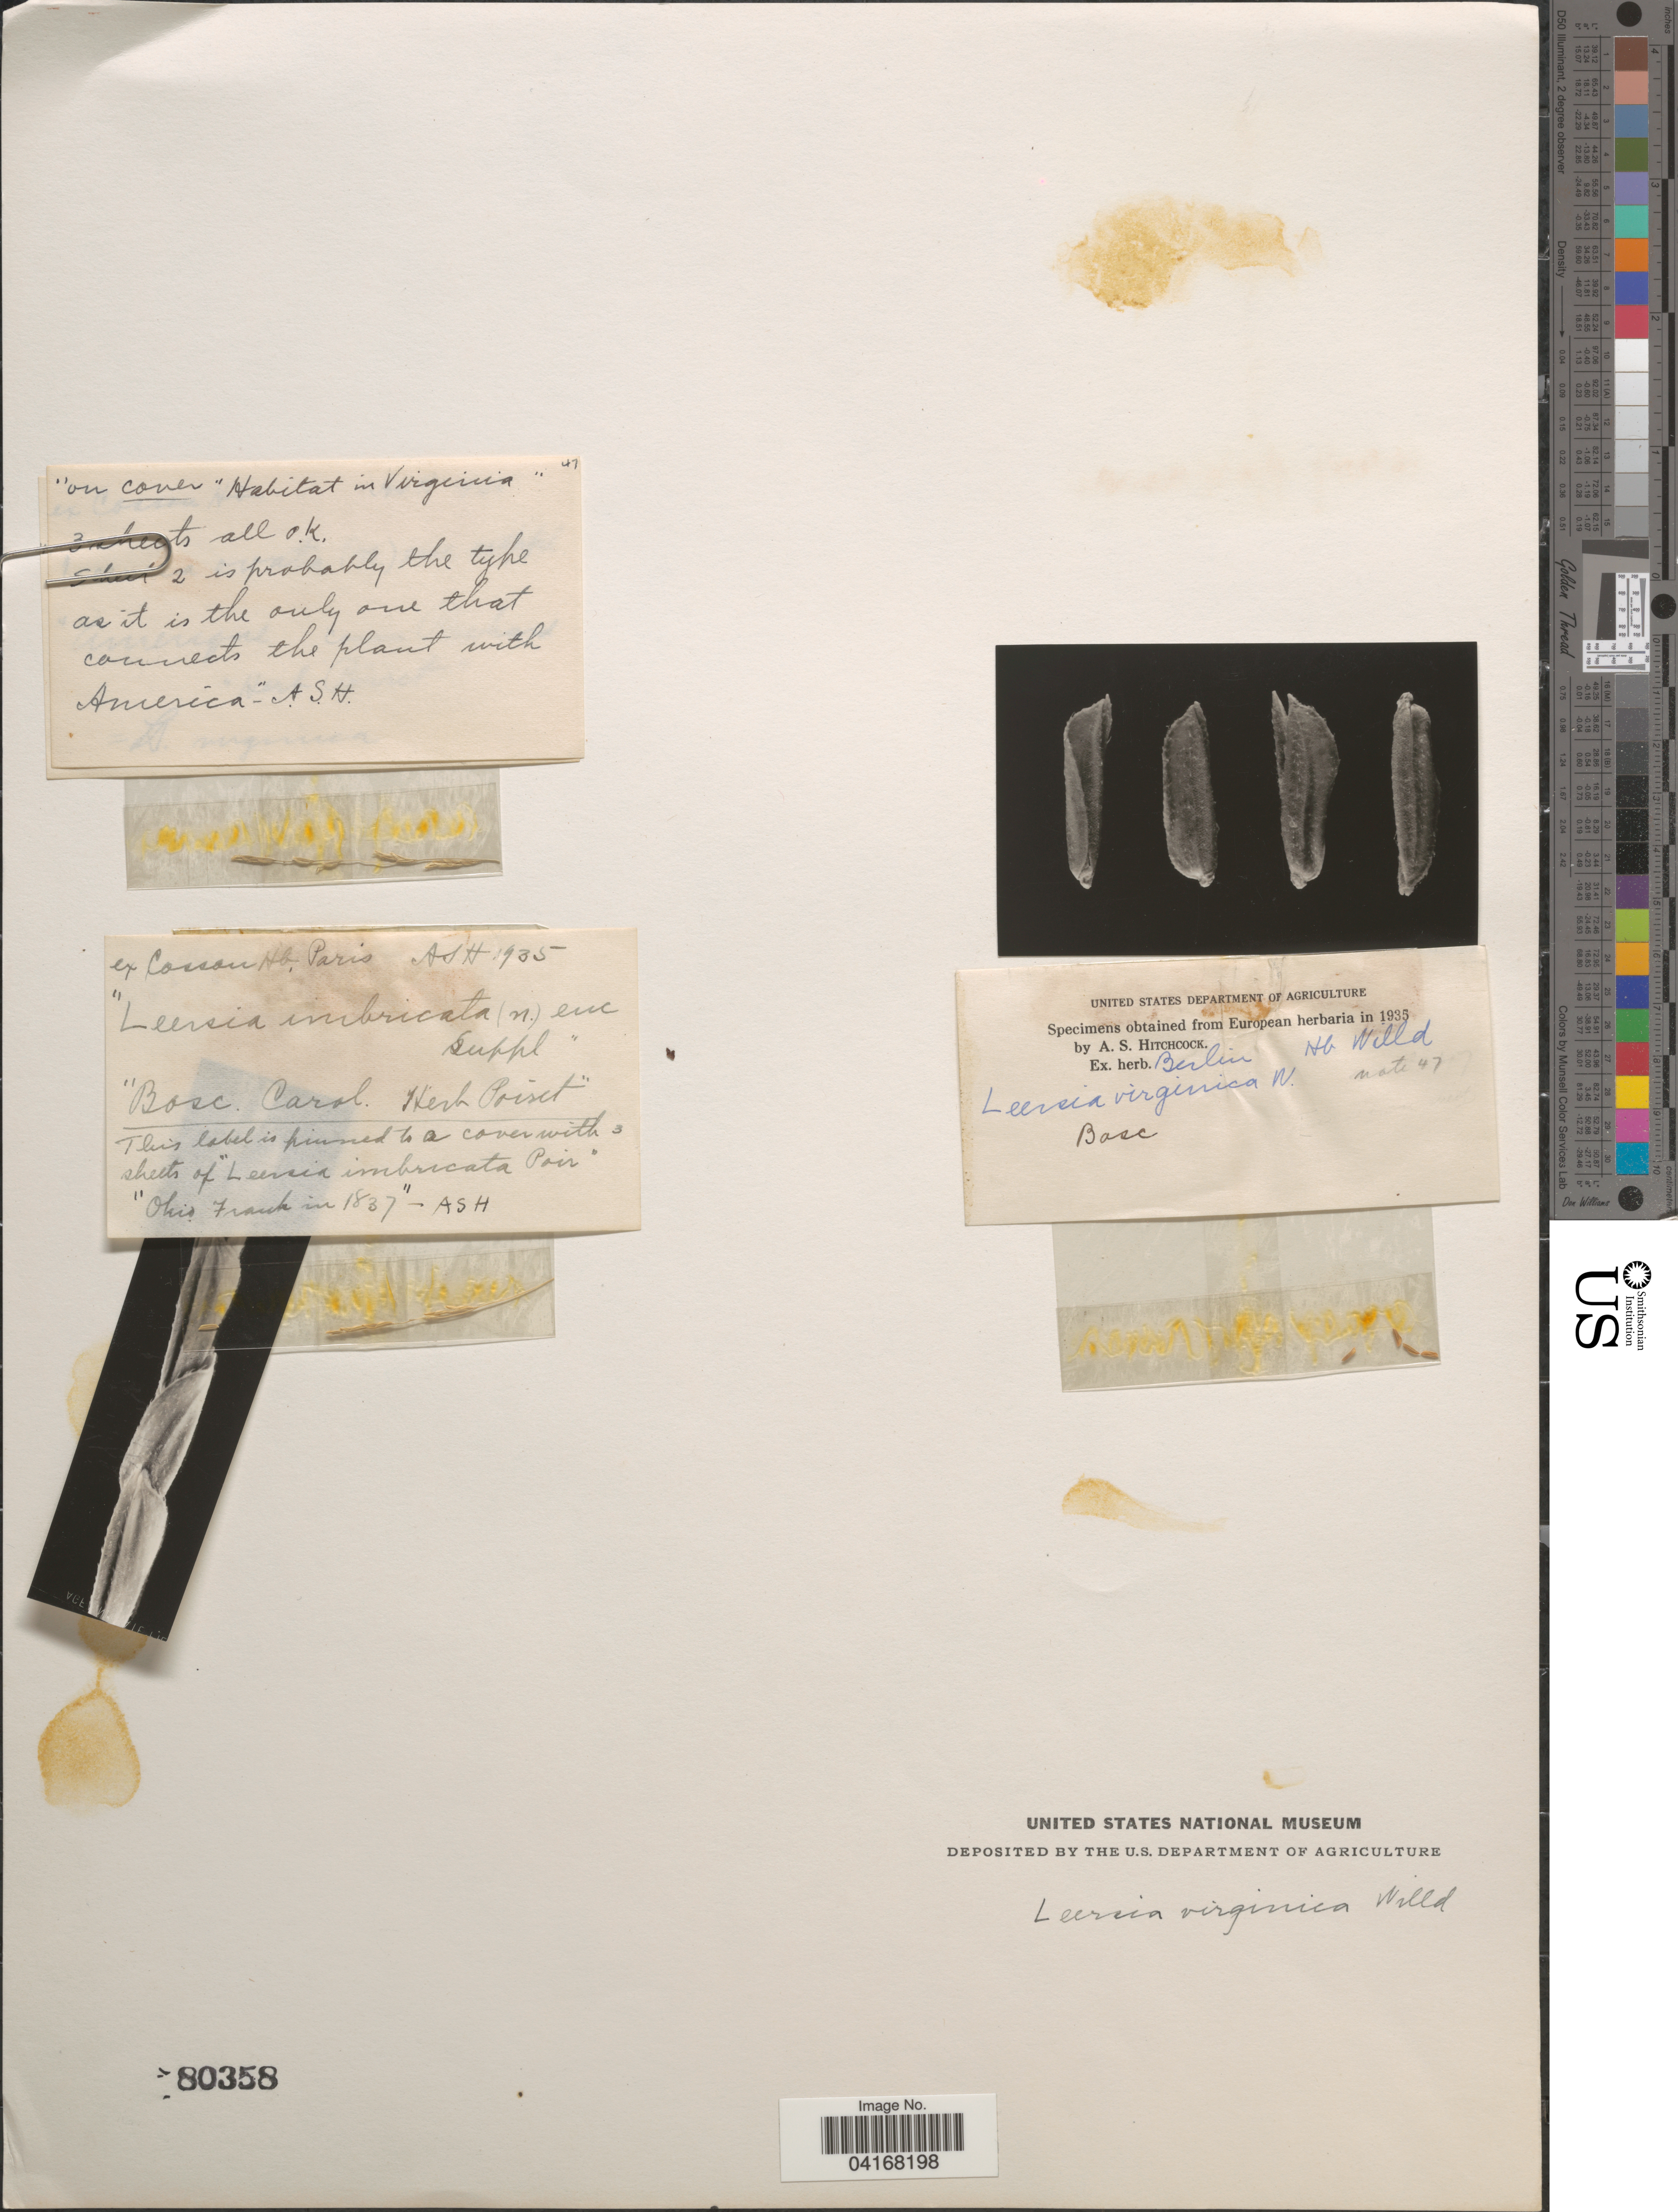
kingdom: Plantae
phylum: Tracheophyta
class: Liliopsida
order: Poales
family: Poaceae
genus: Leersia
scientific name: Leersia virginica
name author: Willd.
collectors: A. H.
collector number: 47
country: United States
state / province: Virginia